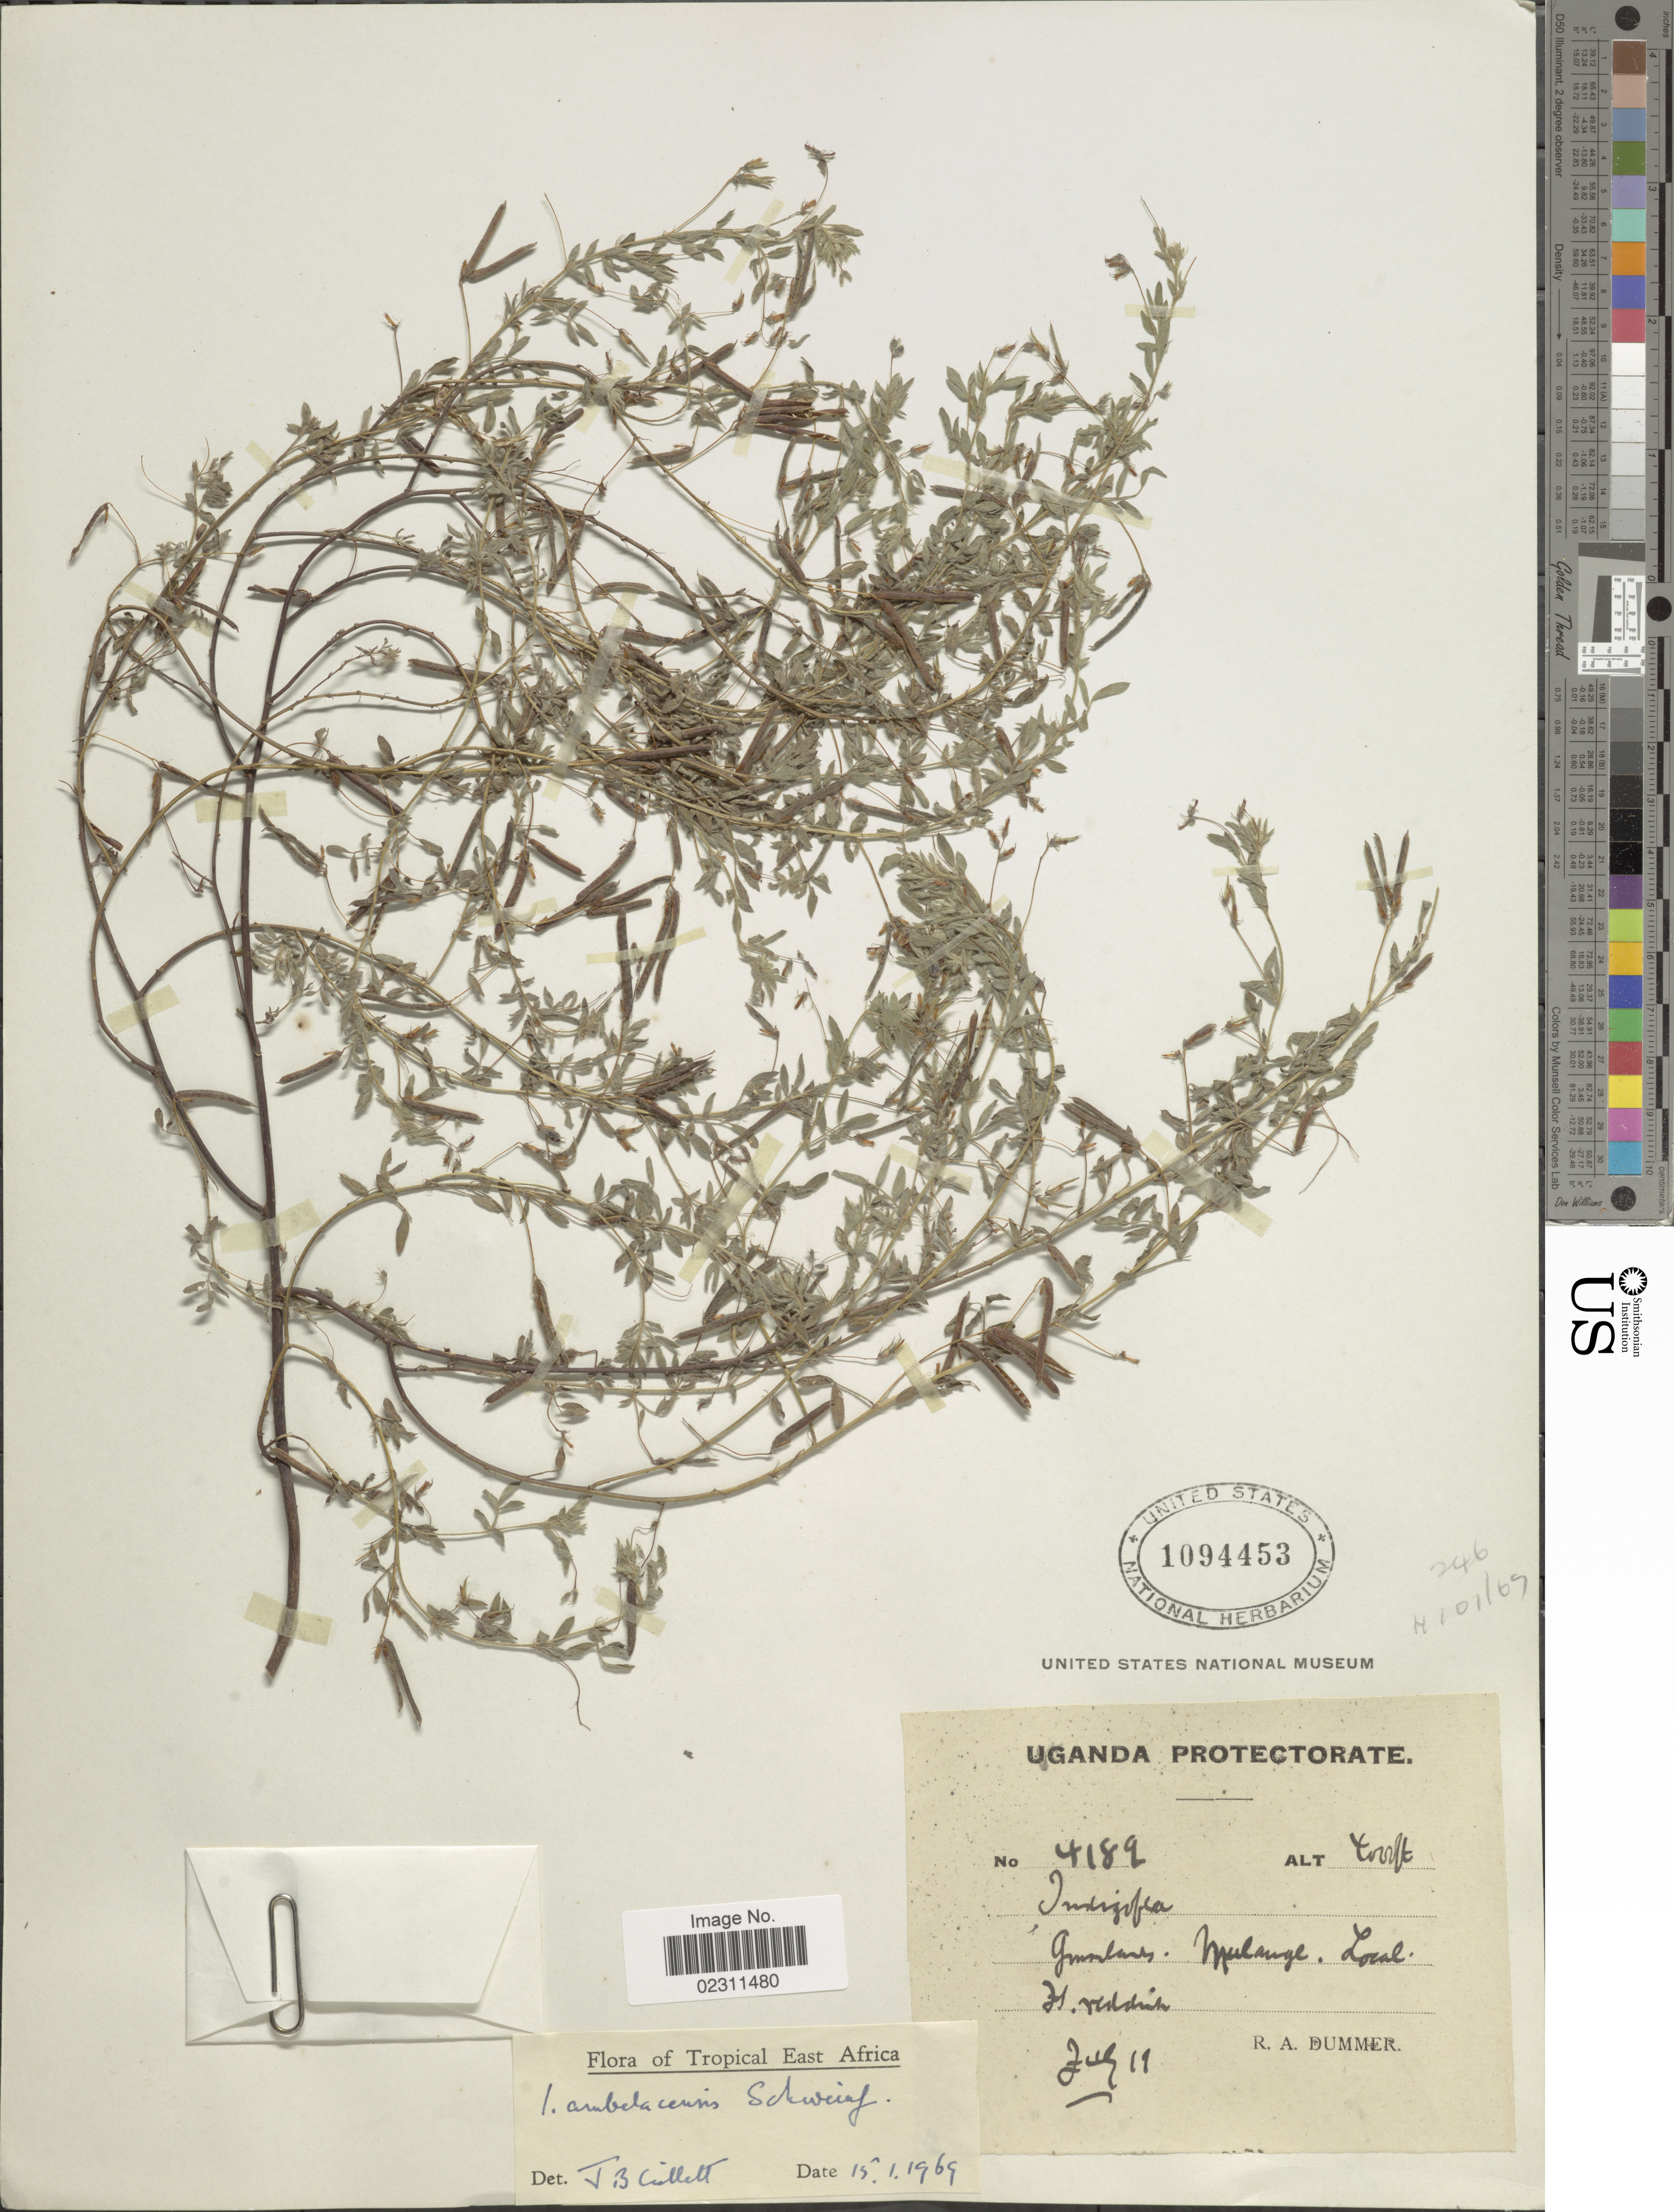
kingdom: Plantae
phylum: Tracheophyta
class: Magnoliopsida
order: Fabales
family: Fabaceae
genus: Indigofera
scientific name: Indigofera ambelacensis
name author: Schweinf.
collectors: R. Dümmer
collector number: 4189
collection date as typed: Transcribed d/m/y: /7/19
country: Uganda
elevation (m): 1219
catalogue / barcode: US 1094453